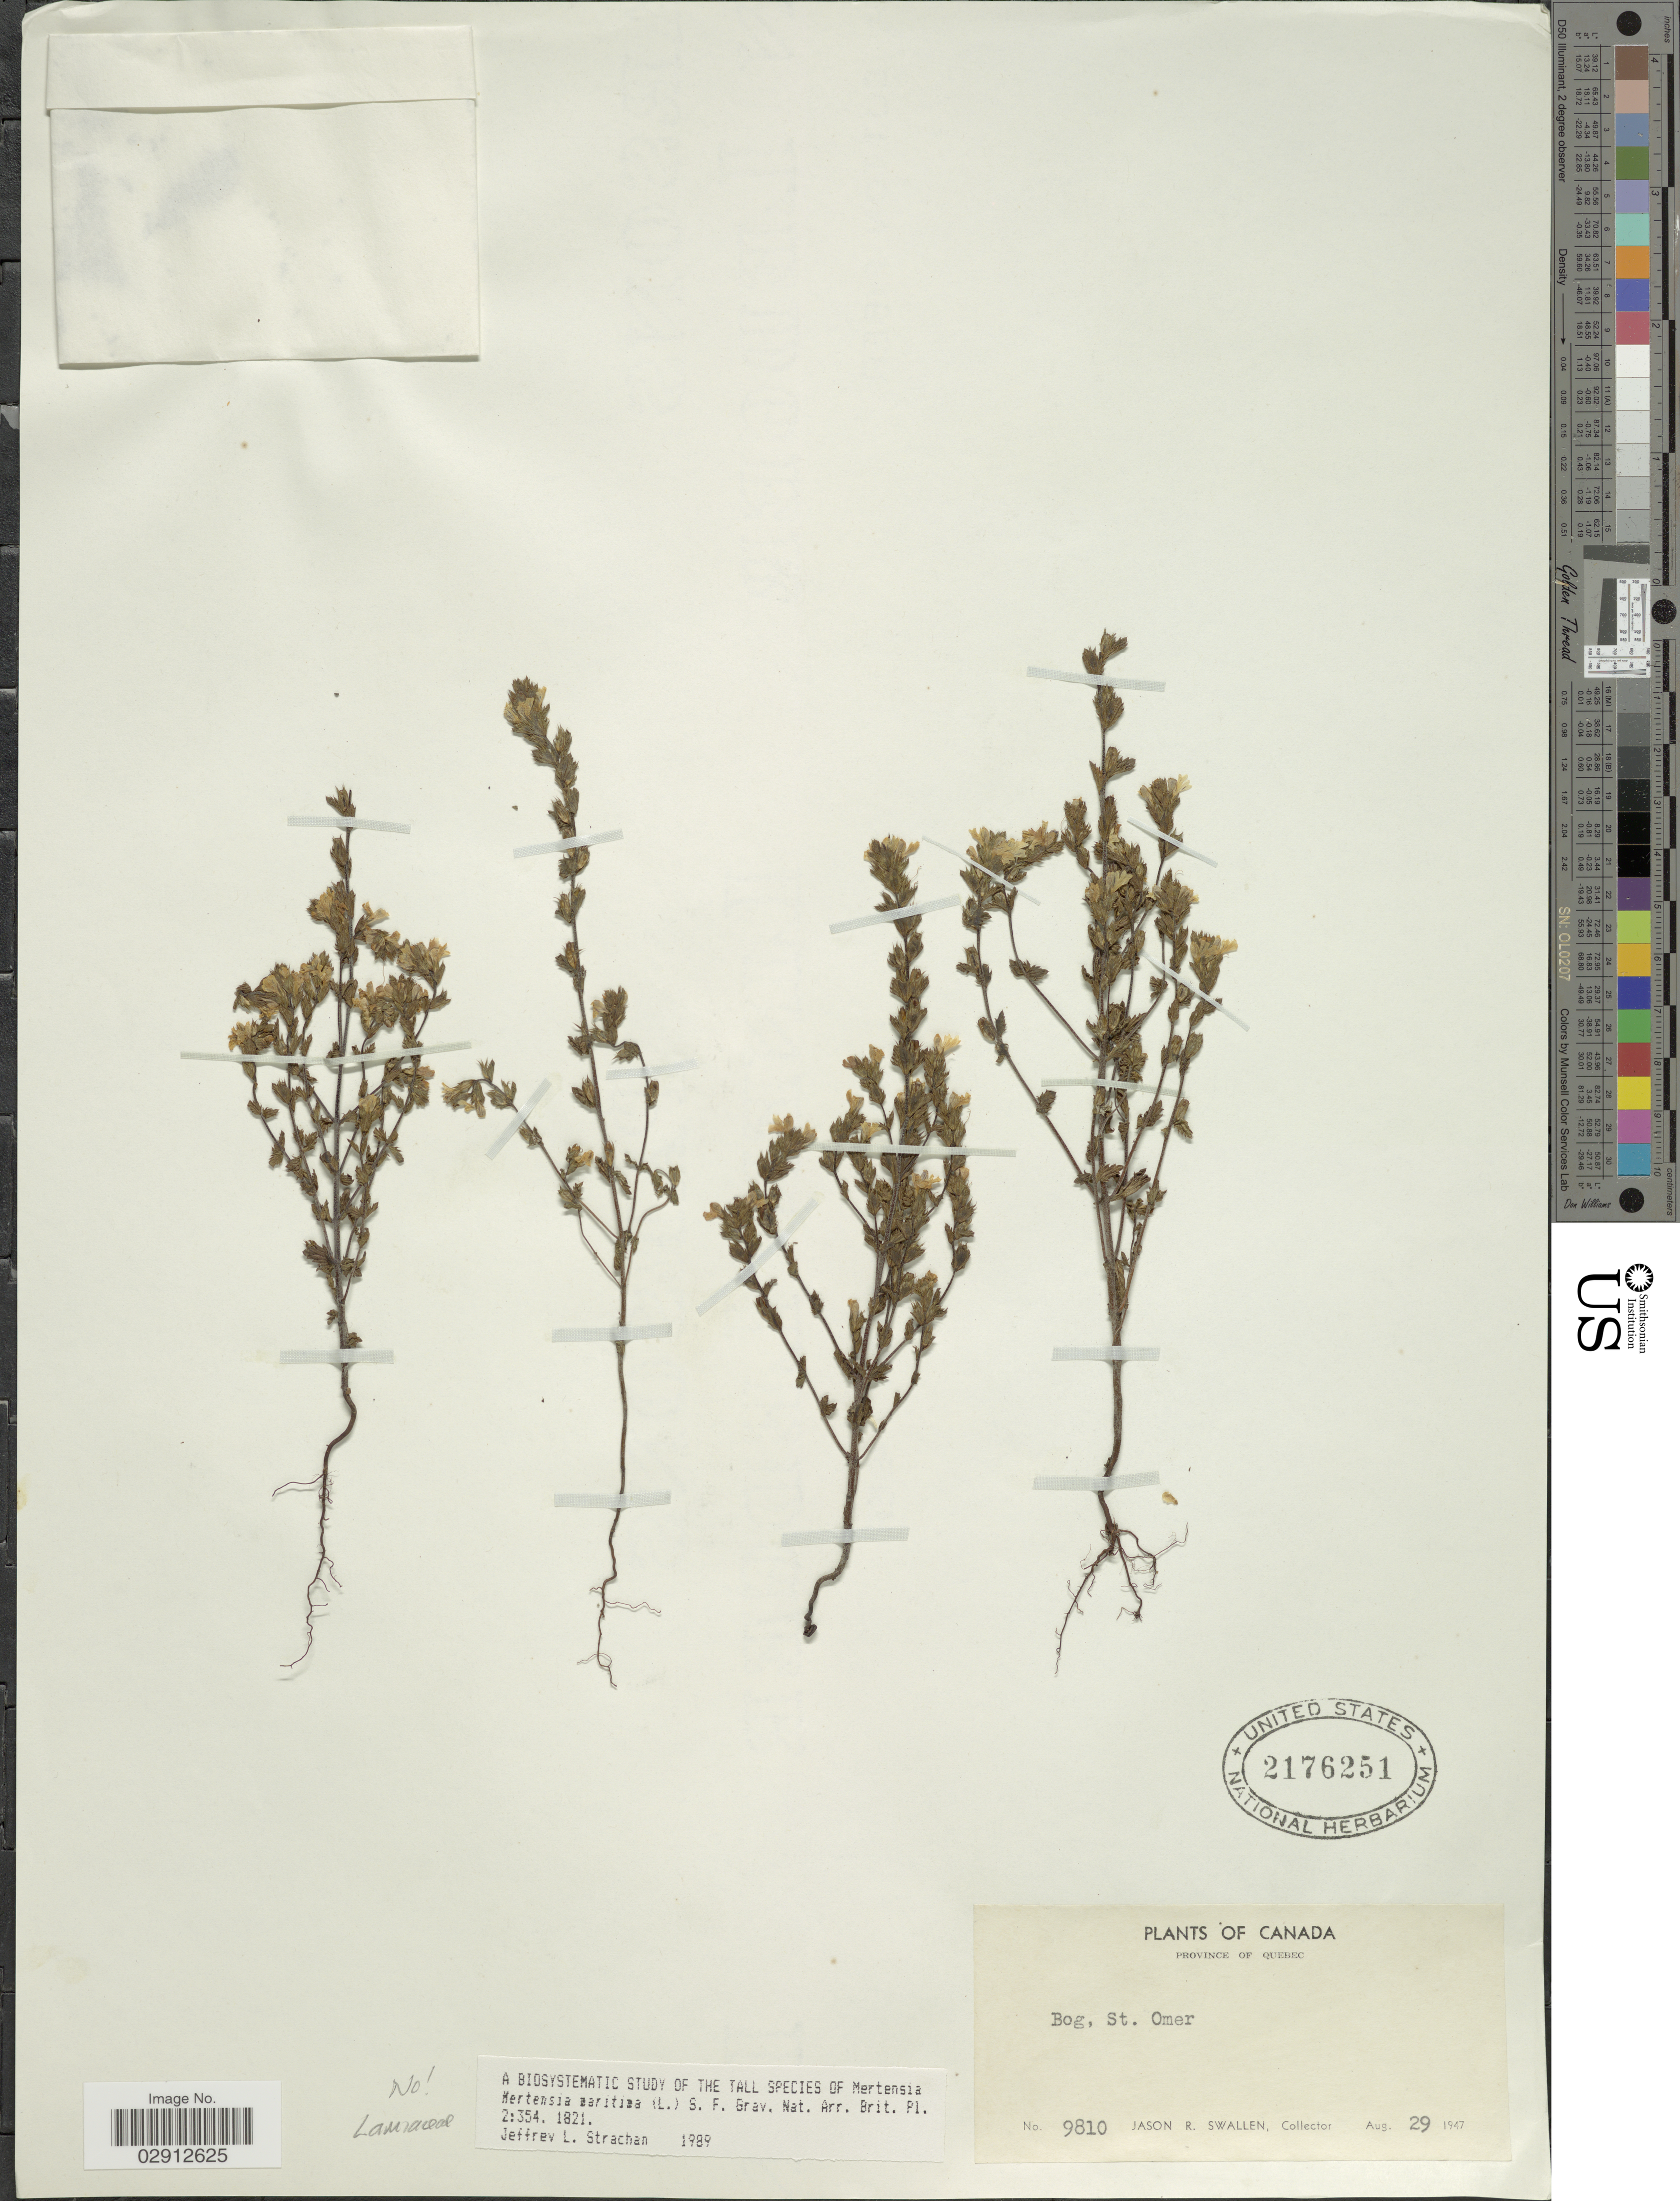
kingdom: Plantae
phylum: Tracheophyta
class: Magnoliopsida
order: Boraginales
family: Boraginaceae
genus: Mertensia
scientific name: Mertensia maritima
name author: (L.) S.F. Gray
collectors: J. R. Swallen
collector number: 9810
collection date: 1947-08-29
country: Canada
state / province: Quebec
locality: Province of Quebec, Bog, St. Omer.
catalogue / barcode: US 2176251